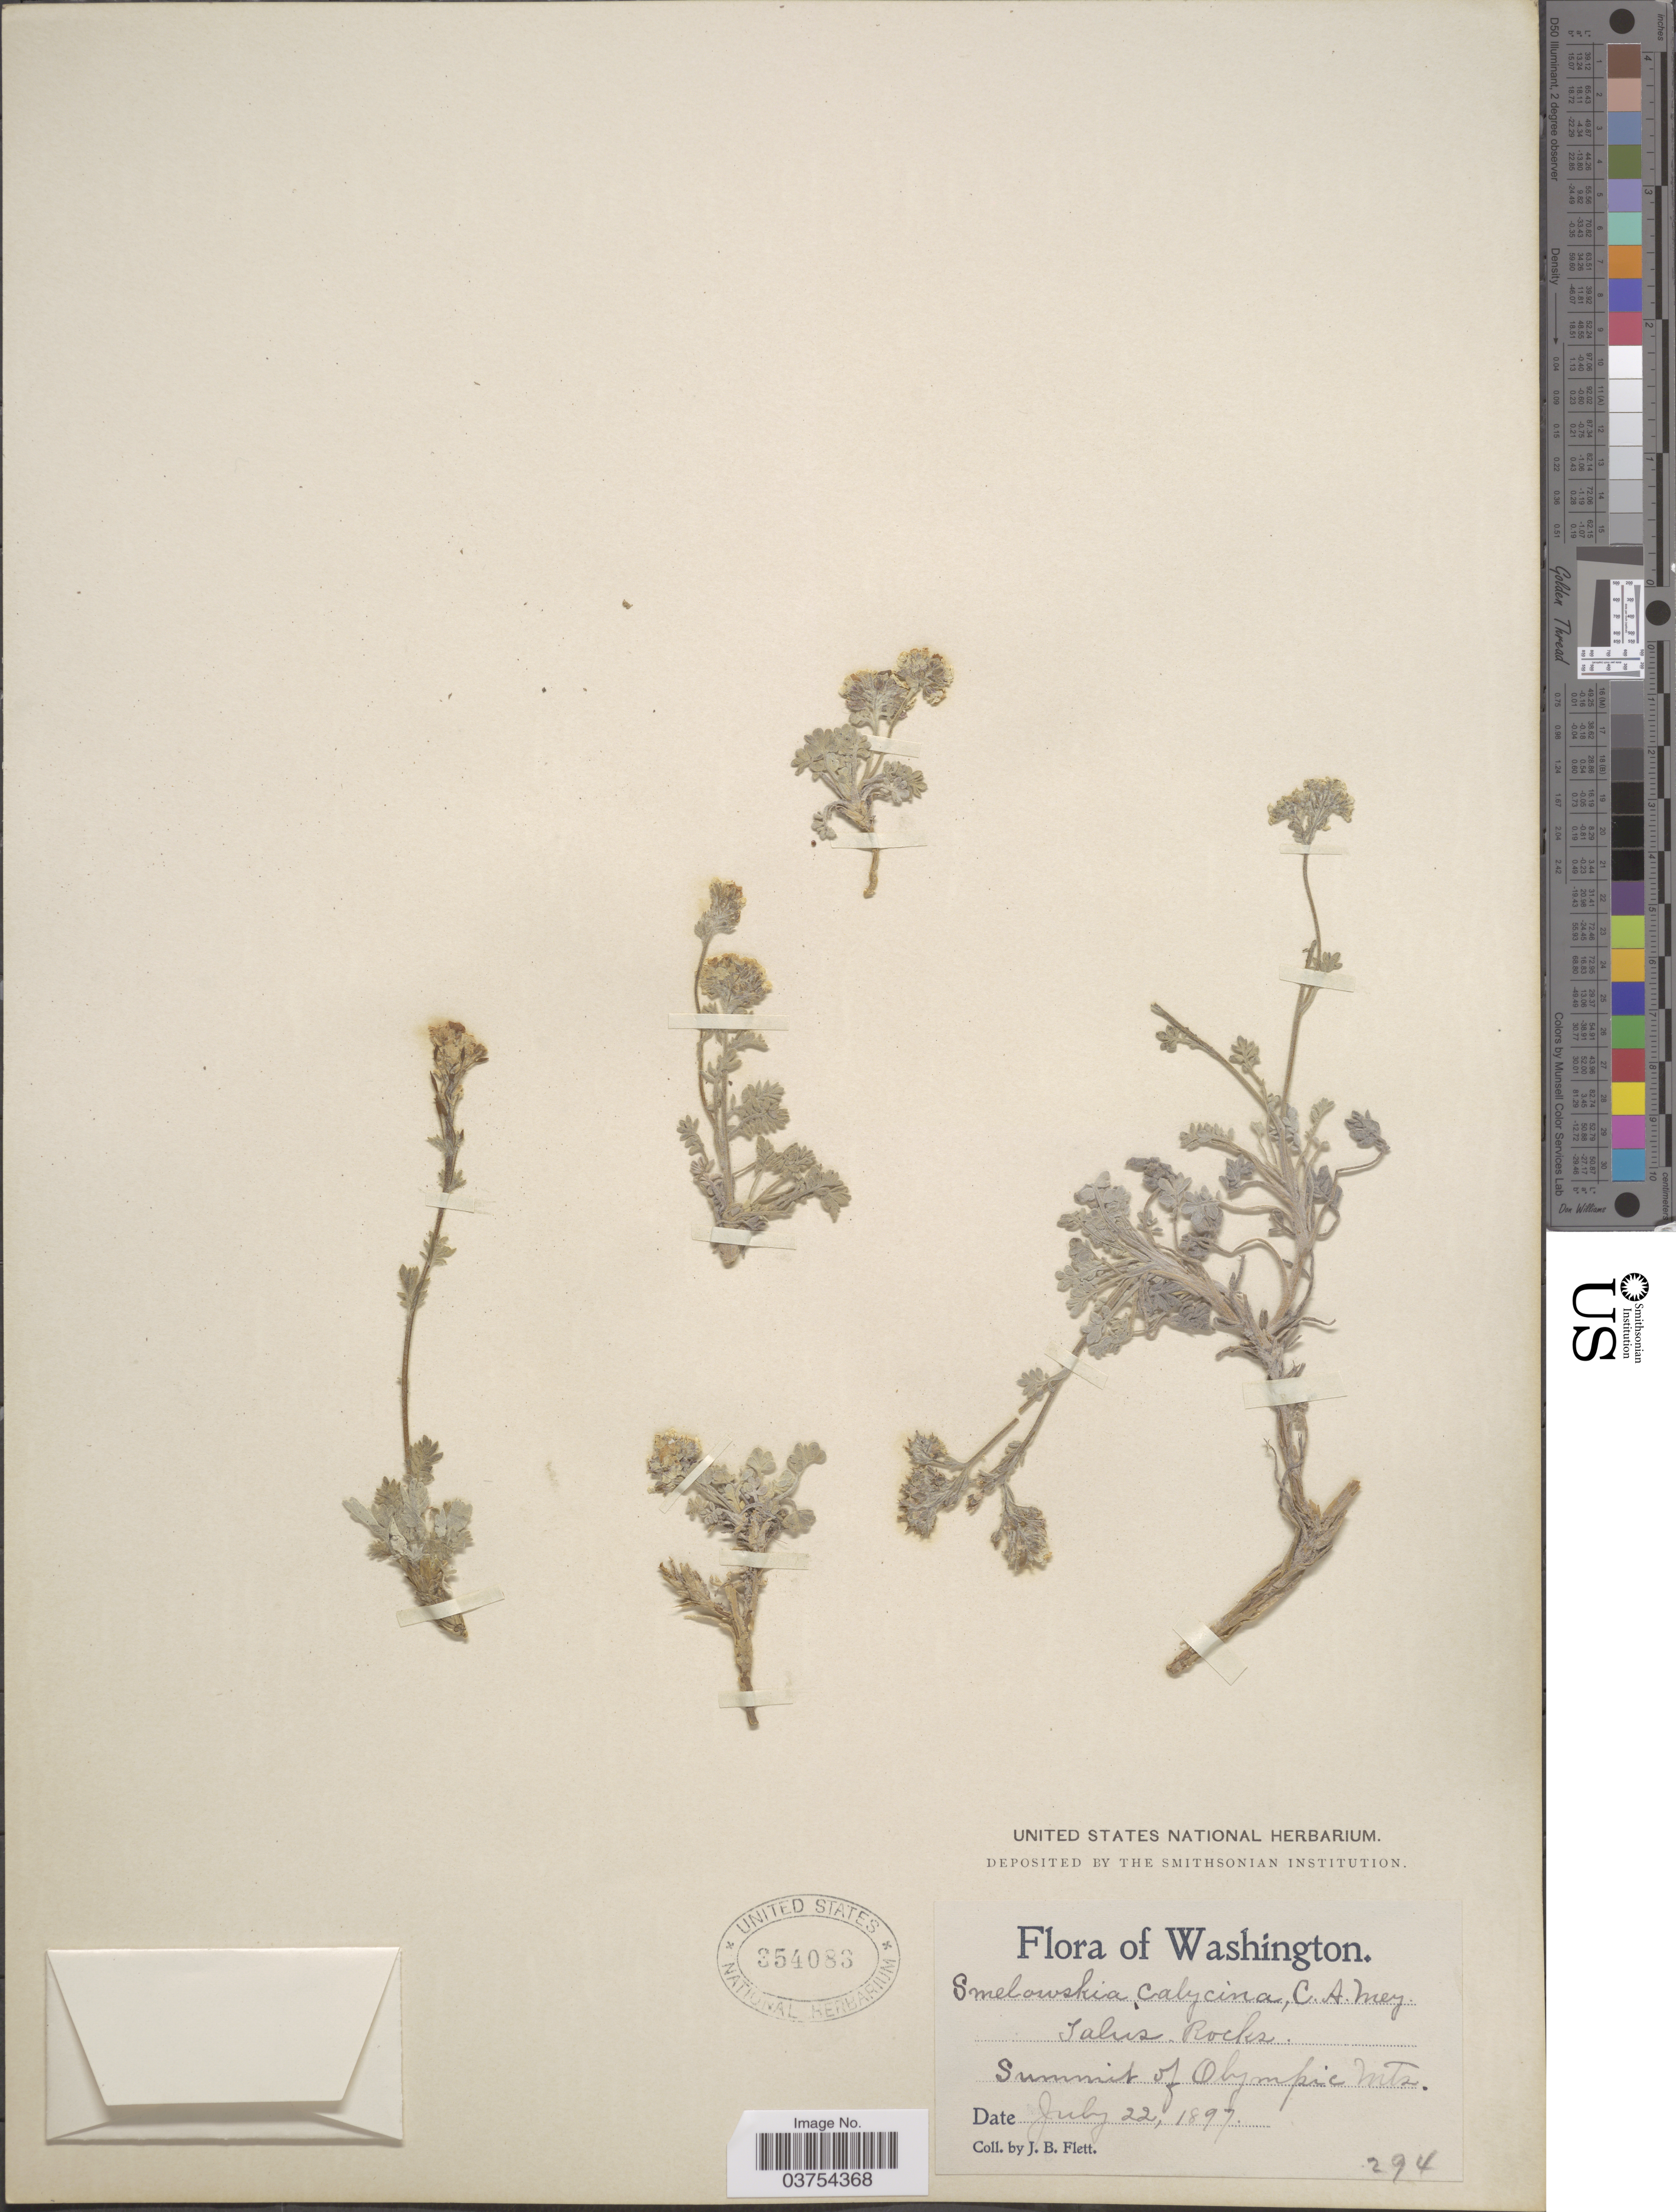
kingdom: Plantae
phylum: Tracheophyta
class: Magnoliopsida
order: Brassicales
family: Brassicaceae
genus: Smelowskia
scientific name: Smelowskia ovalis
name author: M.E. Jones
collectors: J. Flett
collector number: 294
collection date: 1897-07-22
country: United States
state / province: Washington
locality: Talus Rocks. Summit of Olympic Mts.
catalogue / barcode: US 354083